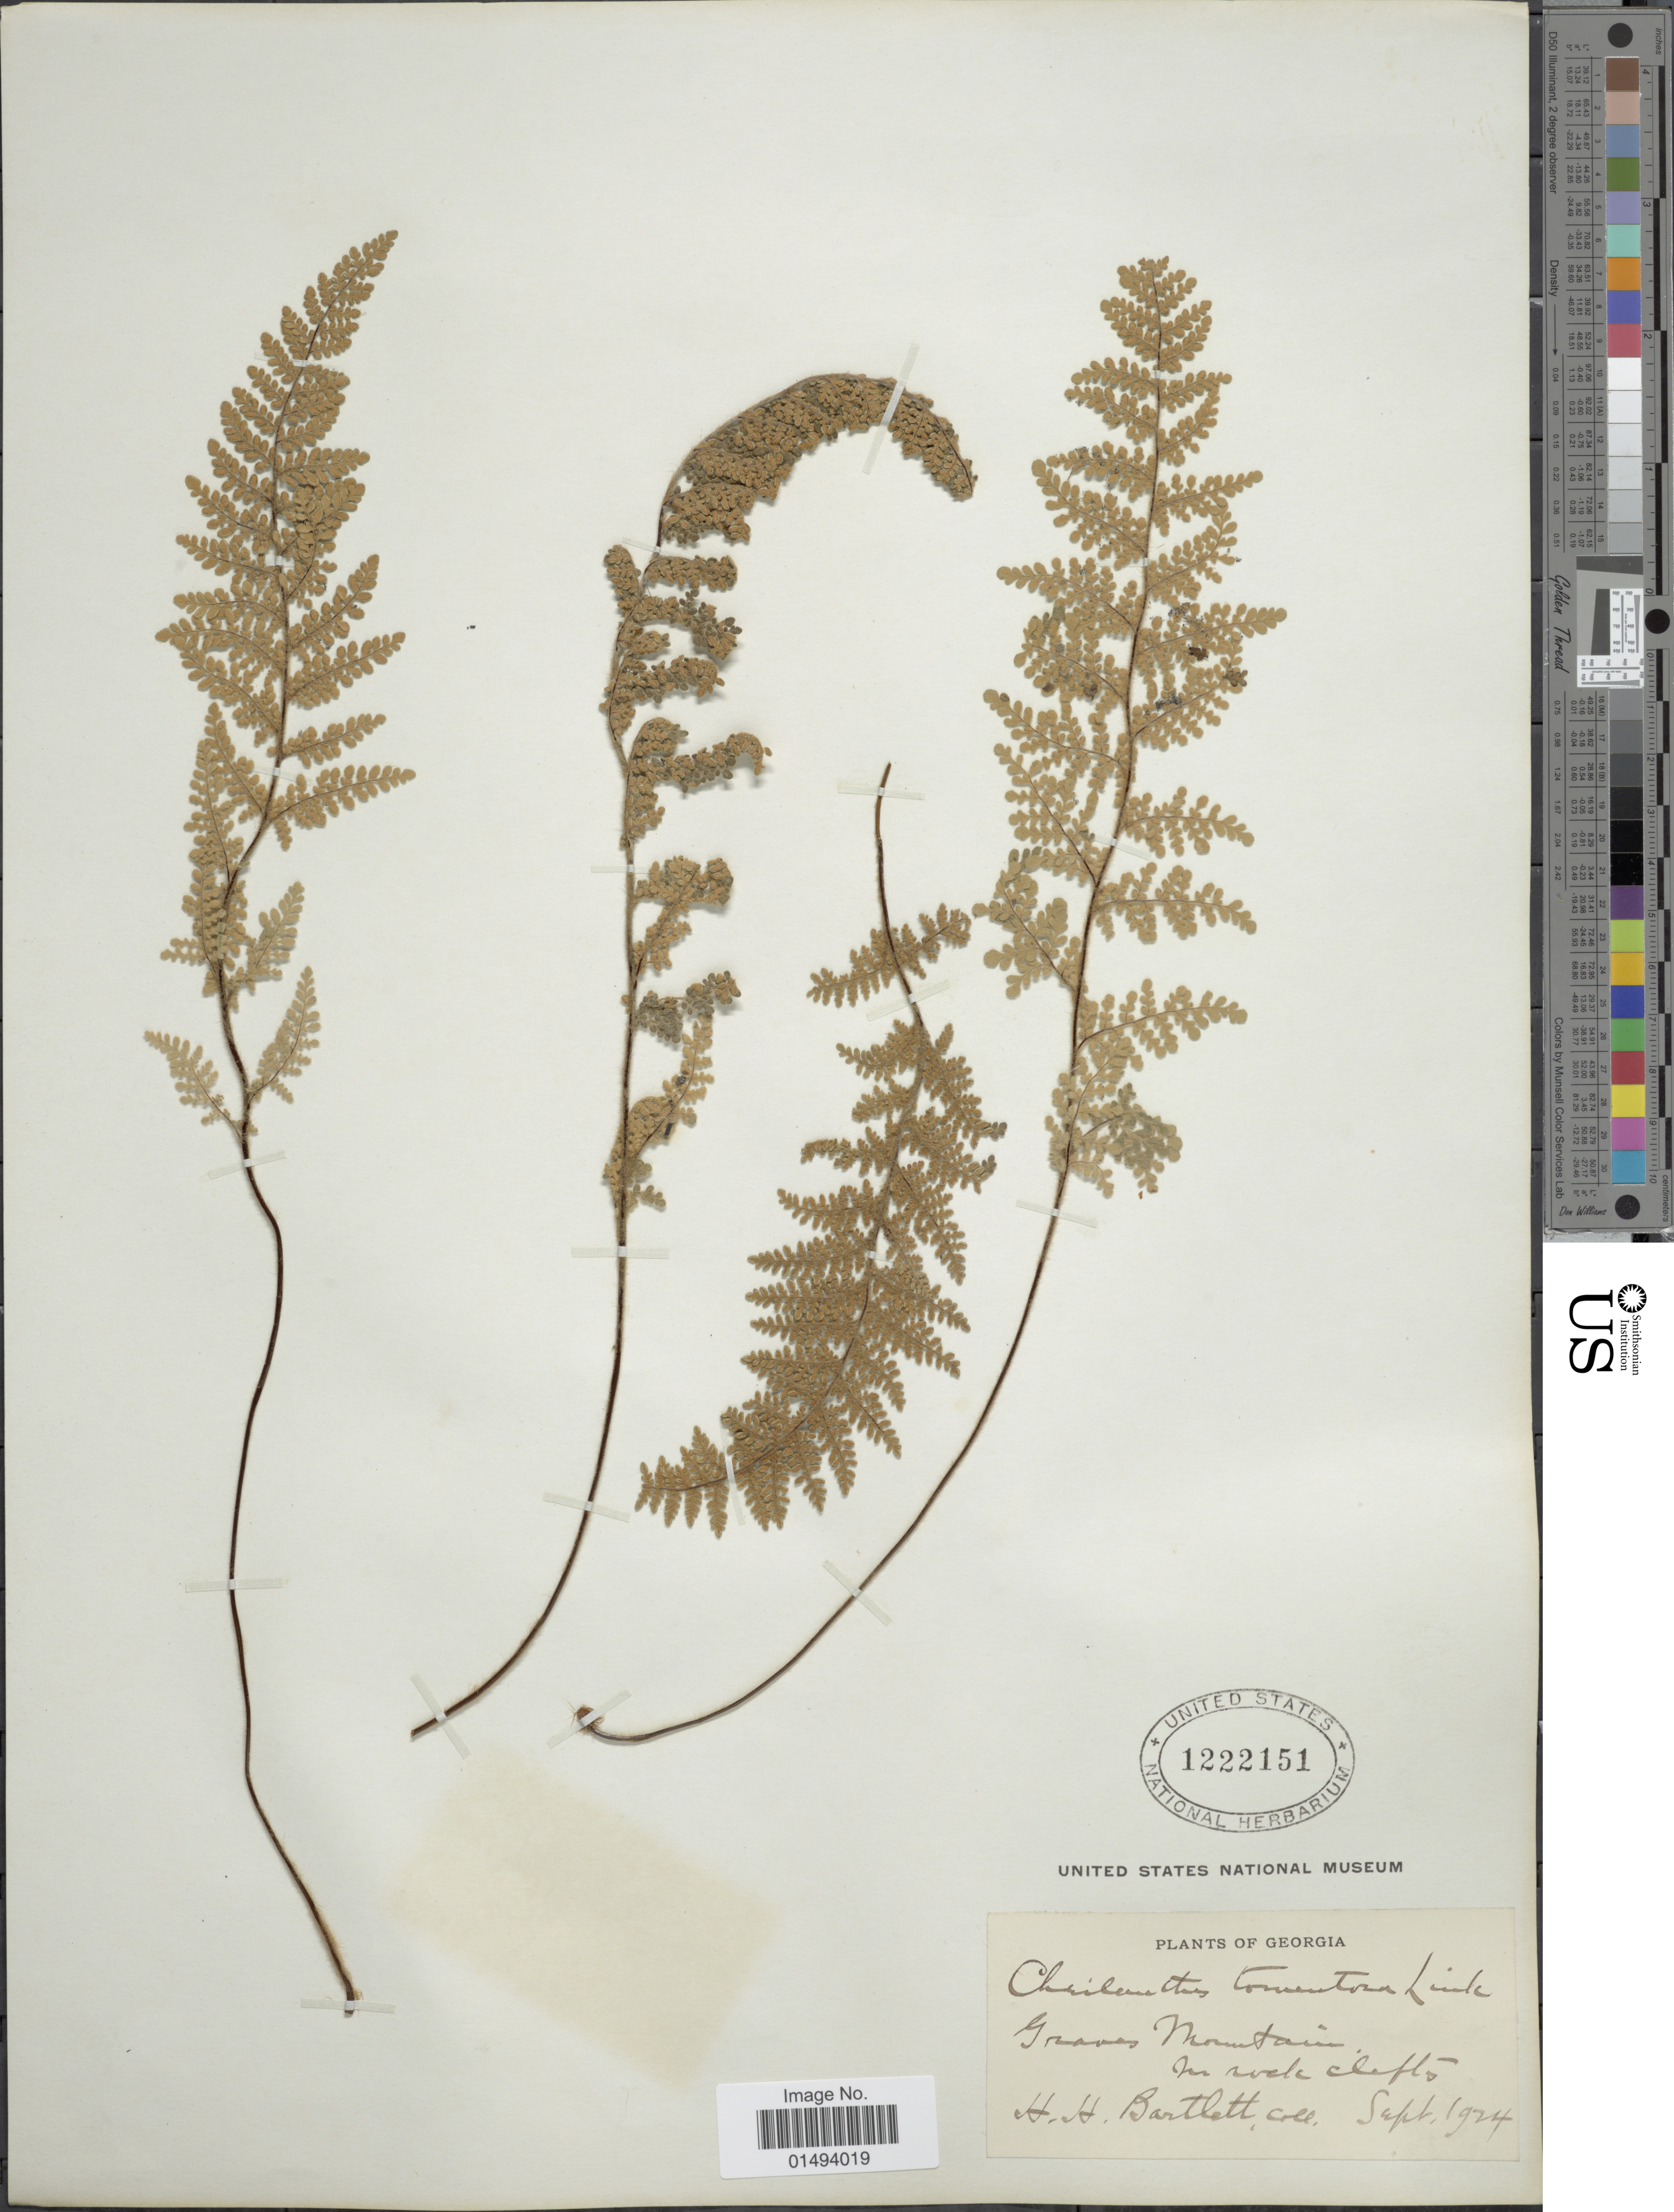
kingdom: Plantae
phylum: Tracheophyta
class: Polypodiopsida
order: Polypodiales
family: Pteridaceae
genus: Myriopteris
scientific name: Myriopteris tomentosa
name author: (Link) Fée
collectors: H. H. Bartlett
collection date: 1924-09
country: United States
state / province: Georgia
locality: Georgia, Graves Mountain,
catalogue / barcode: US 1222151